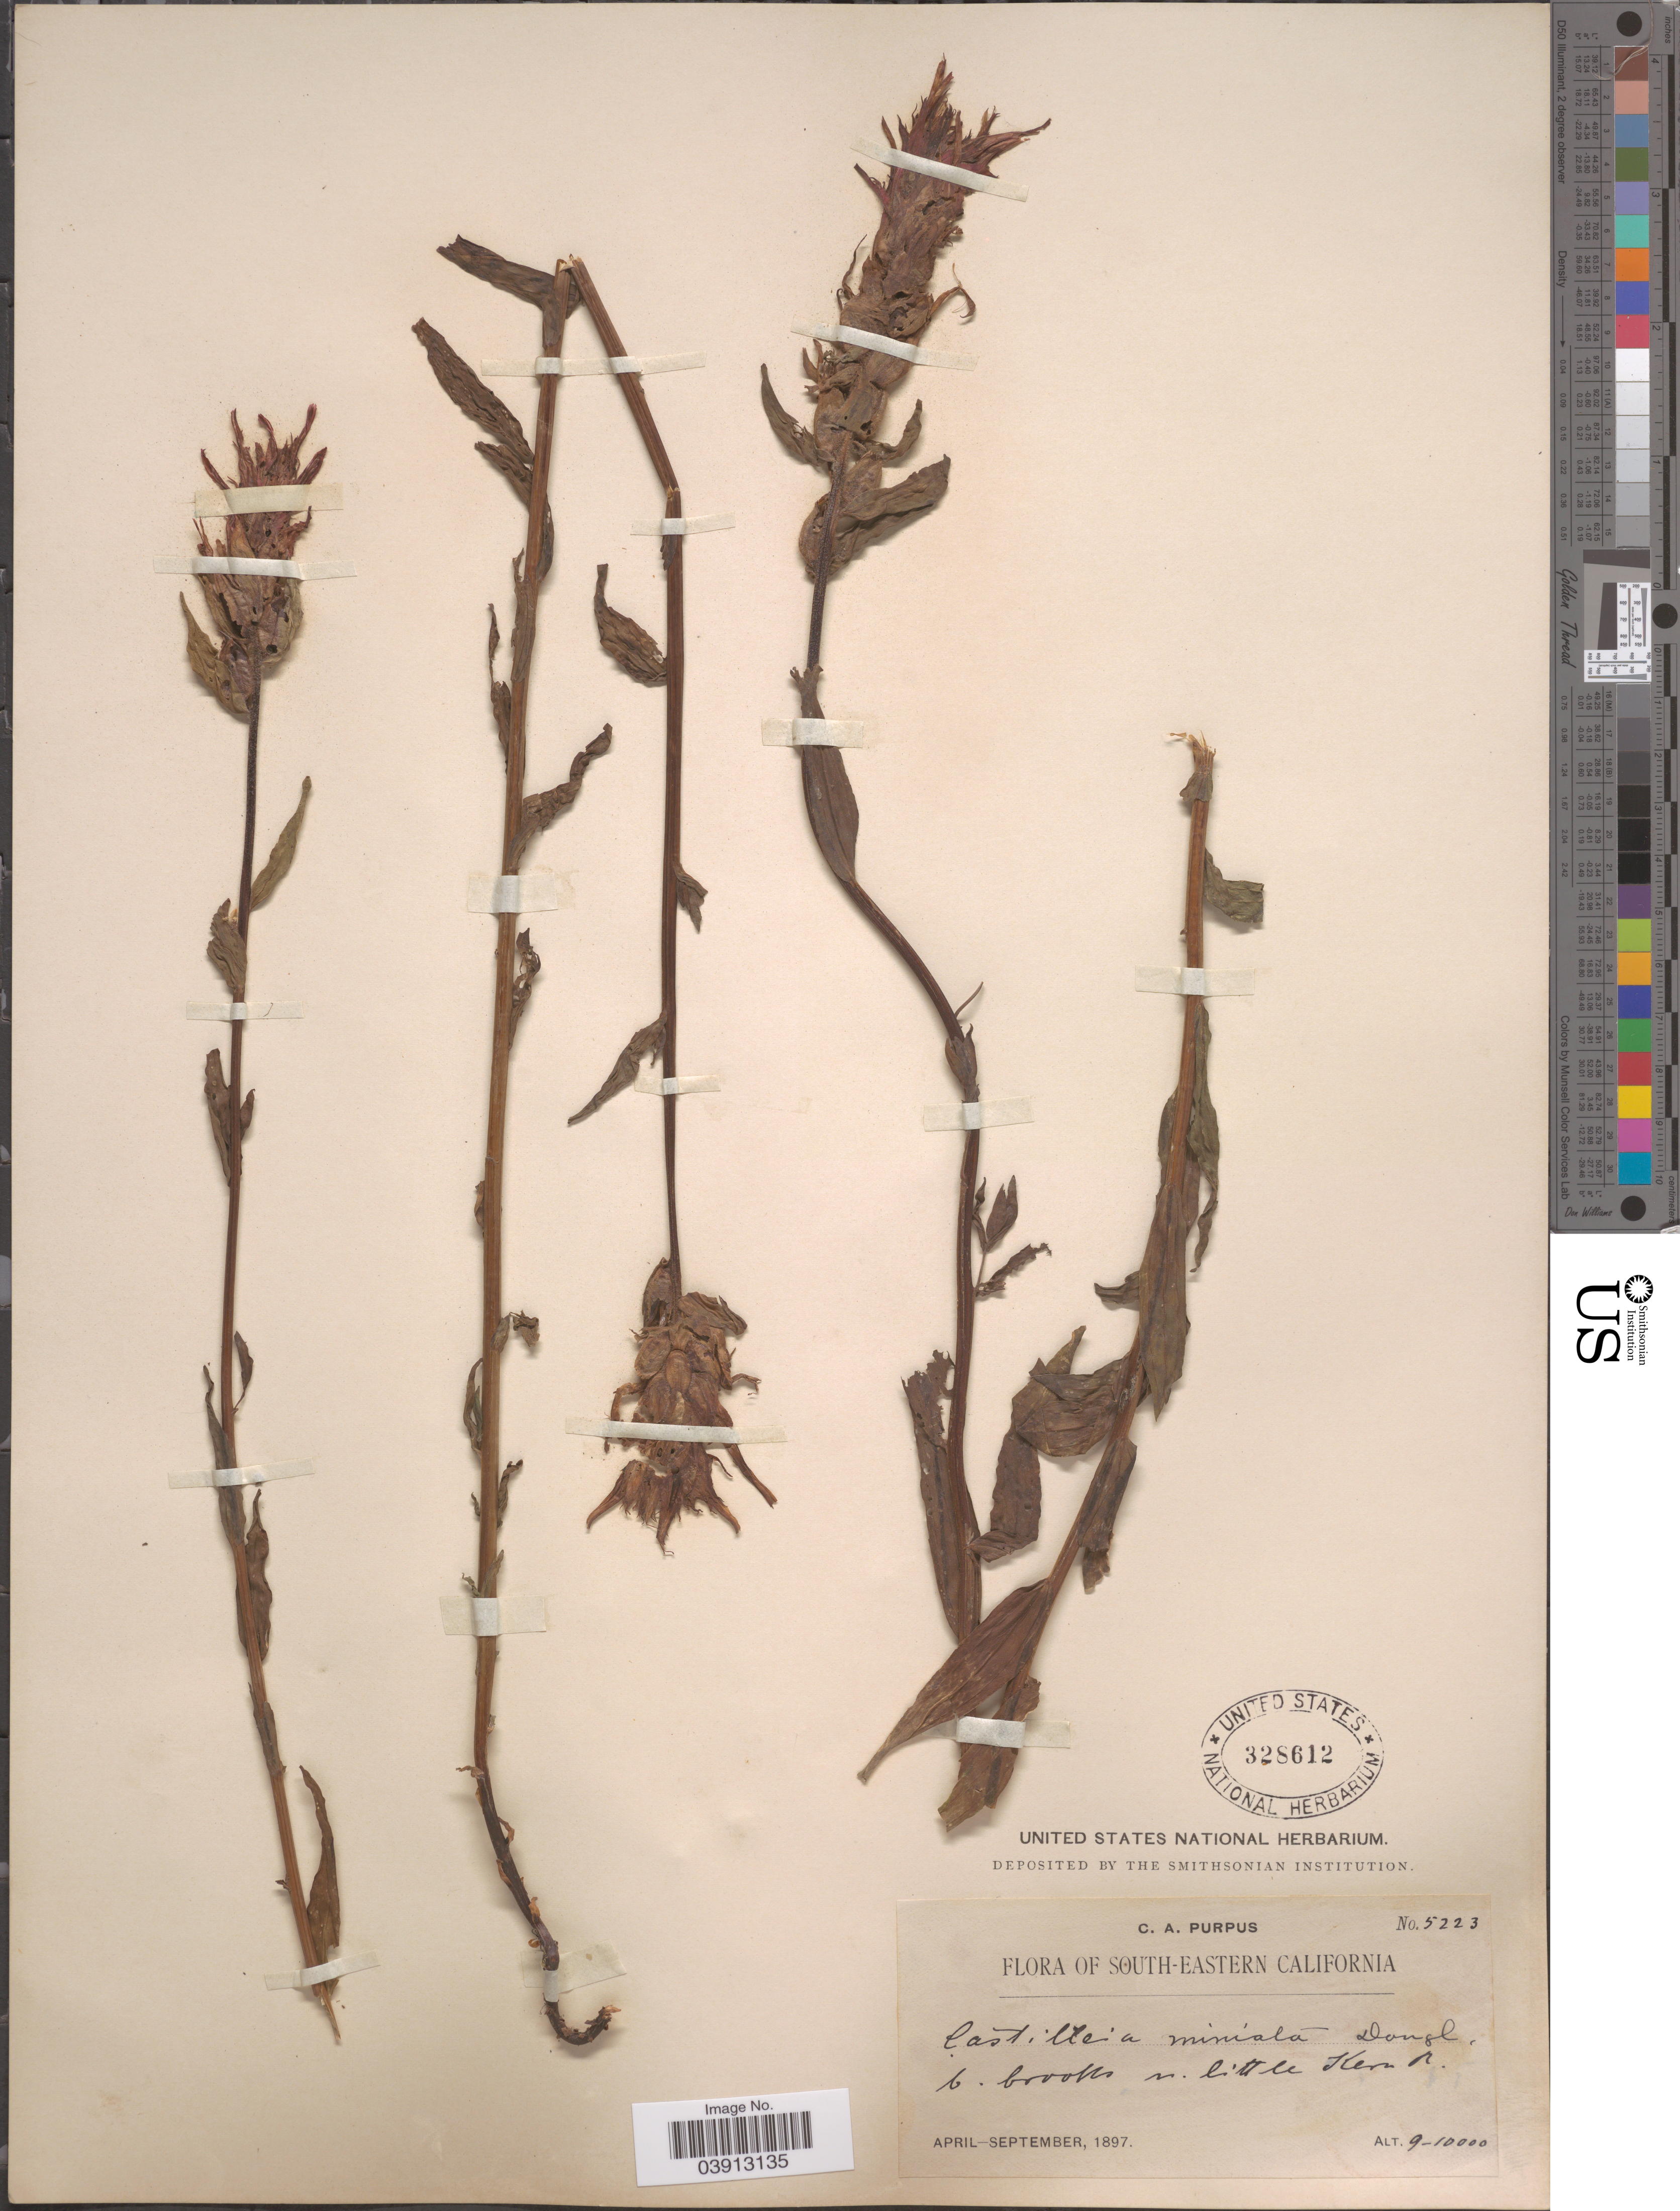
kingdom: Plantae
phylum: Tracheophyta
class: Magnoliopsida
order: Lamiales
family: Orobanchaceae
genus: Castilleja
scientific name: Castilleja miniata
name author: Douglas ex Hook.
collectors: C. A. Purpus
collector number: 5223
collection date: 1897-04/1897-09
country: United States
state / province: California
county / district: Kern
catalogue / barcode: US 328612